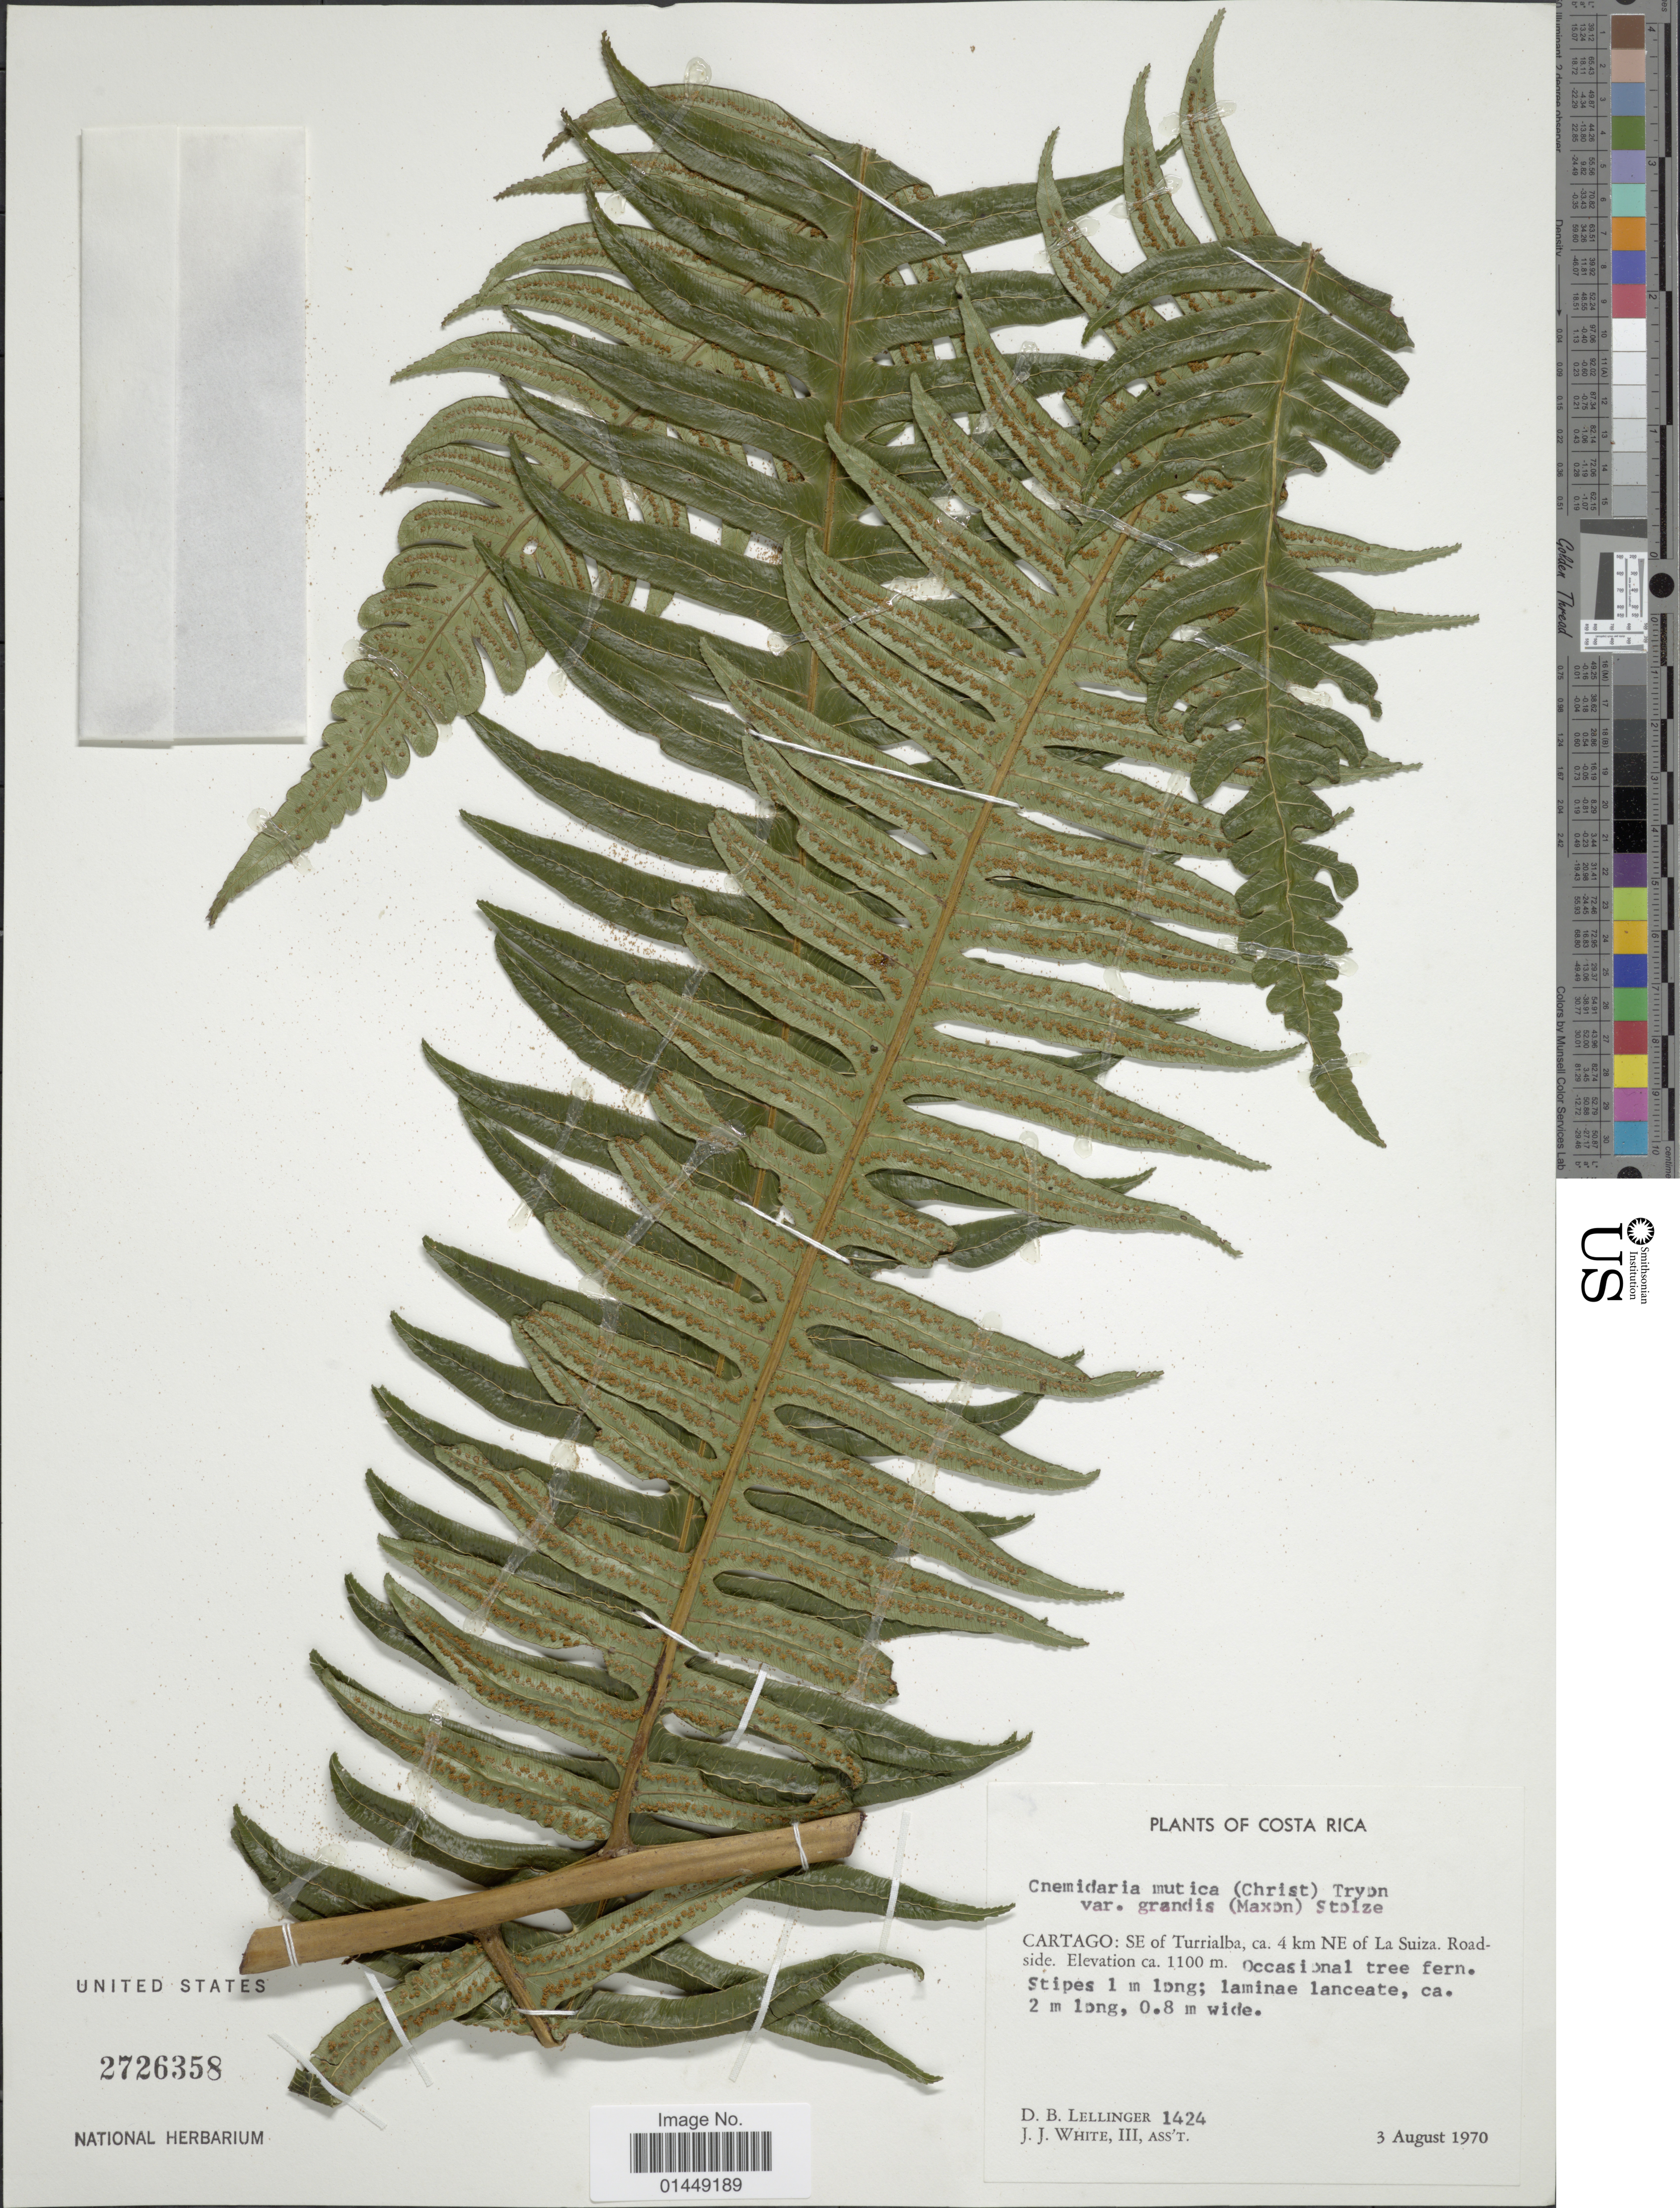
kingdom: Plantae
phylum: Tracheophyta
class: Polypodiopsida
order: Cyatheales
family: Cyatheaceae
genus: Cyathea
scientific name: Cyathea mutica var. mutica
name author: (Christ) Domin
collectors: D. B. Lellinger & J. J. White III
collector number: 1424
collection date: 1970-08-03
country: Costa Rica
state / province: Cartago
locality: Cartago: SE of Turrialba, ca. 4 km NE of La Suiza. Roadside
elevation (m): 1100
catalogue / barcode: US 2726358